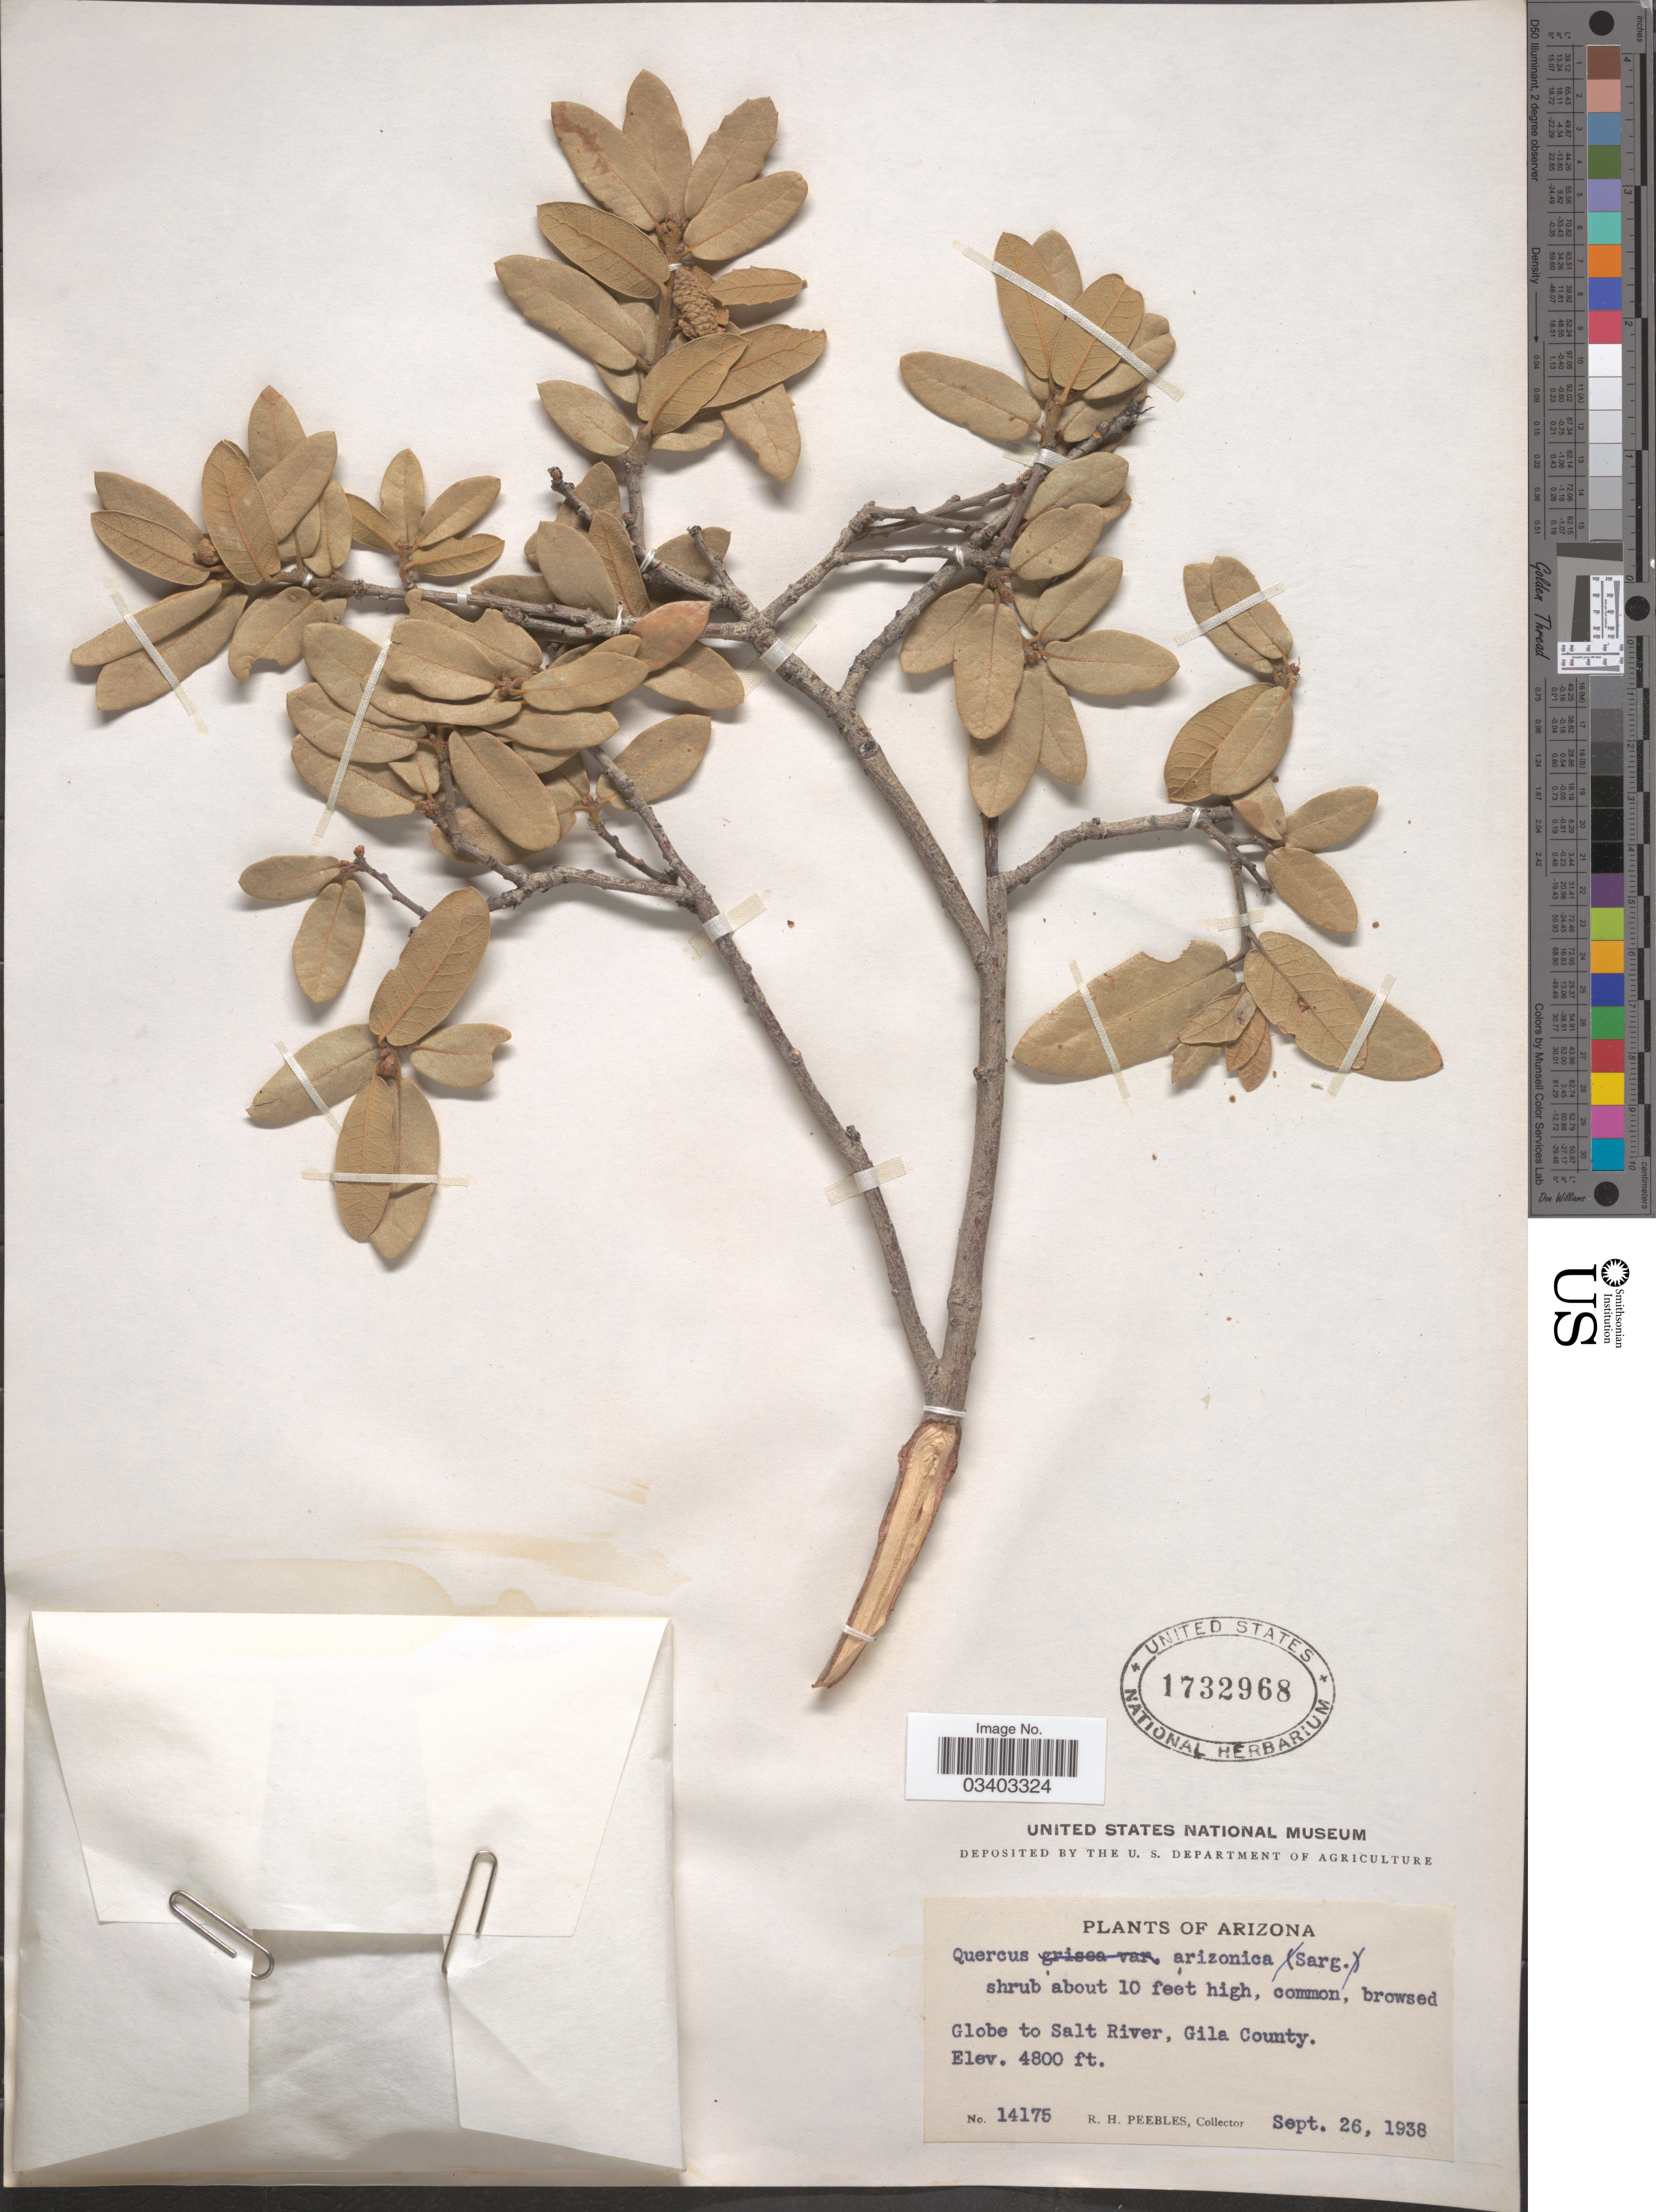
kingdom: Plantae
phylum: Tracheophyta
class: Magnoliopsida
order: Fagales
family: Fagaceae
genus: Quercus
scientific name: Quercus arizonica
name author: Sarg.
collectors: R. H. Peebles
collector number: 14175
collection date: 1938-09-26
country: United States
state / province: Arizona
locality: Globe to Salt River, Gila County.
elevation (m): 1463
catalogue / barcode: US 1732968